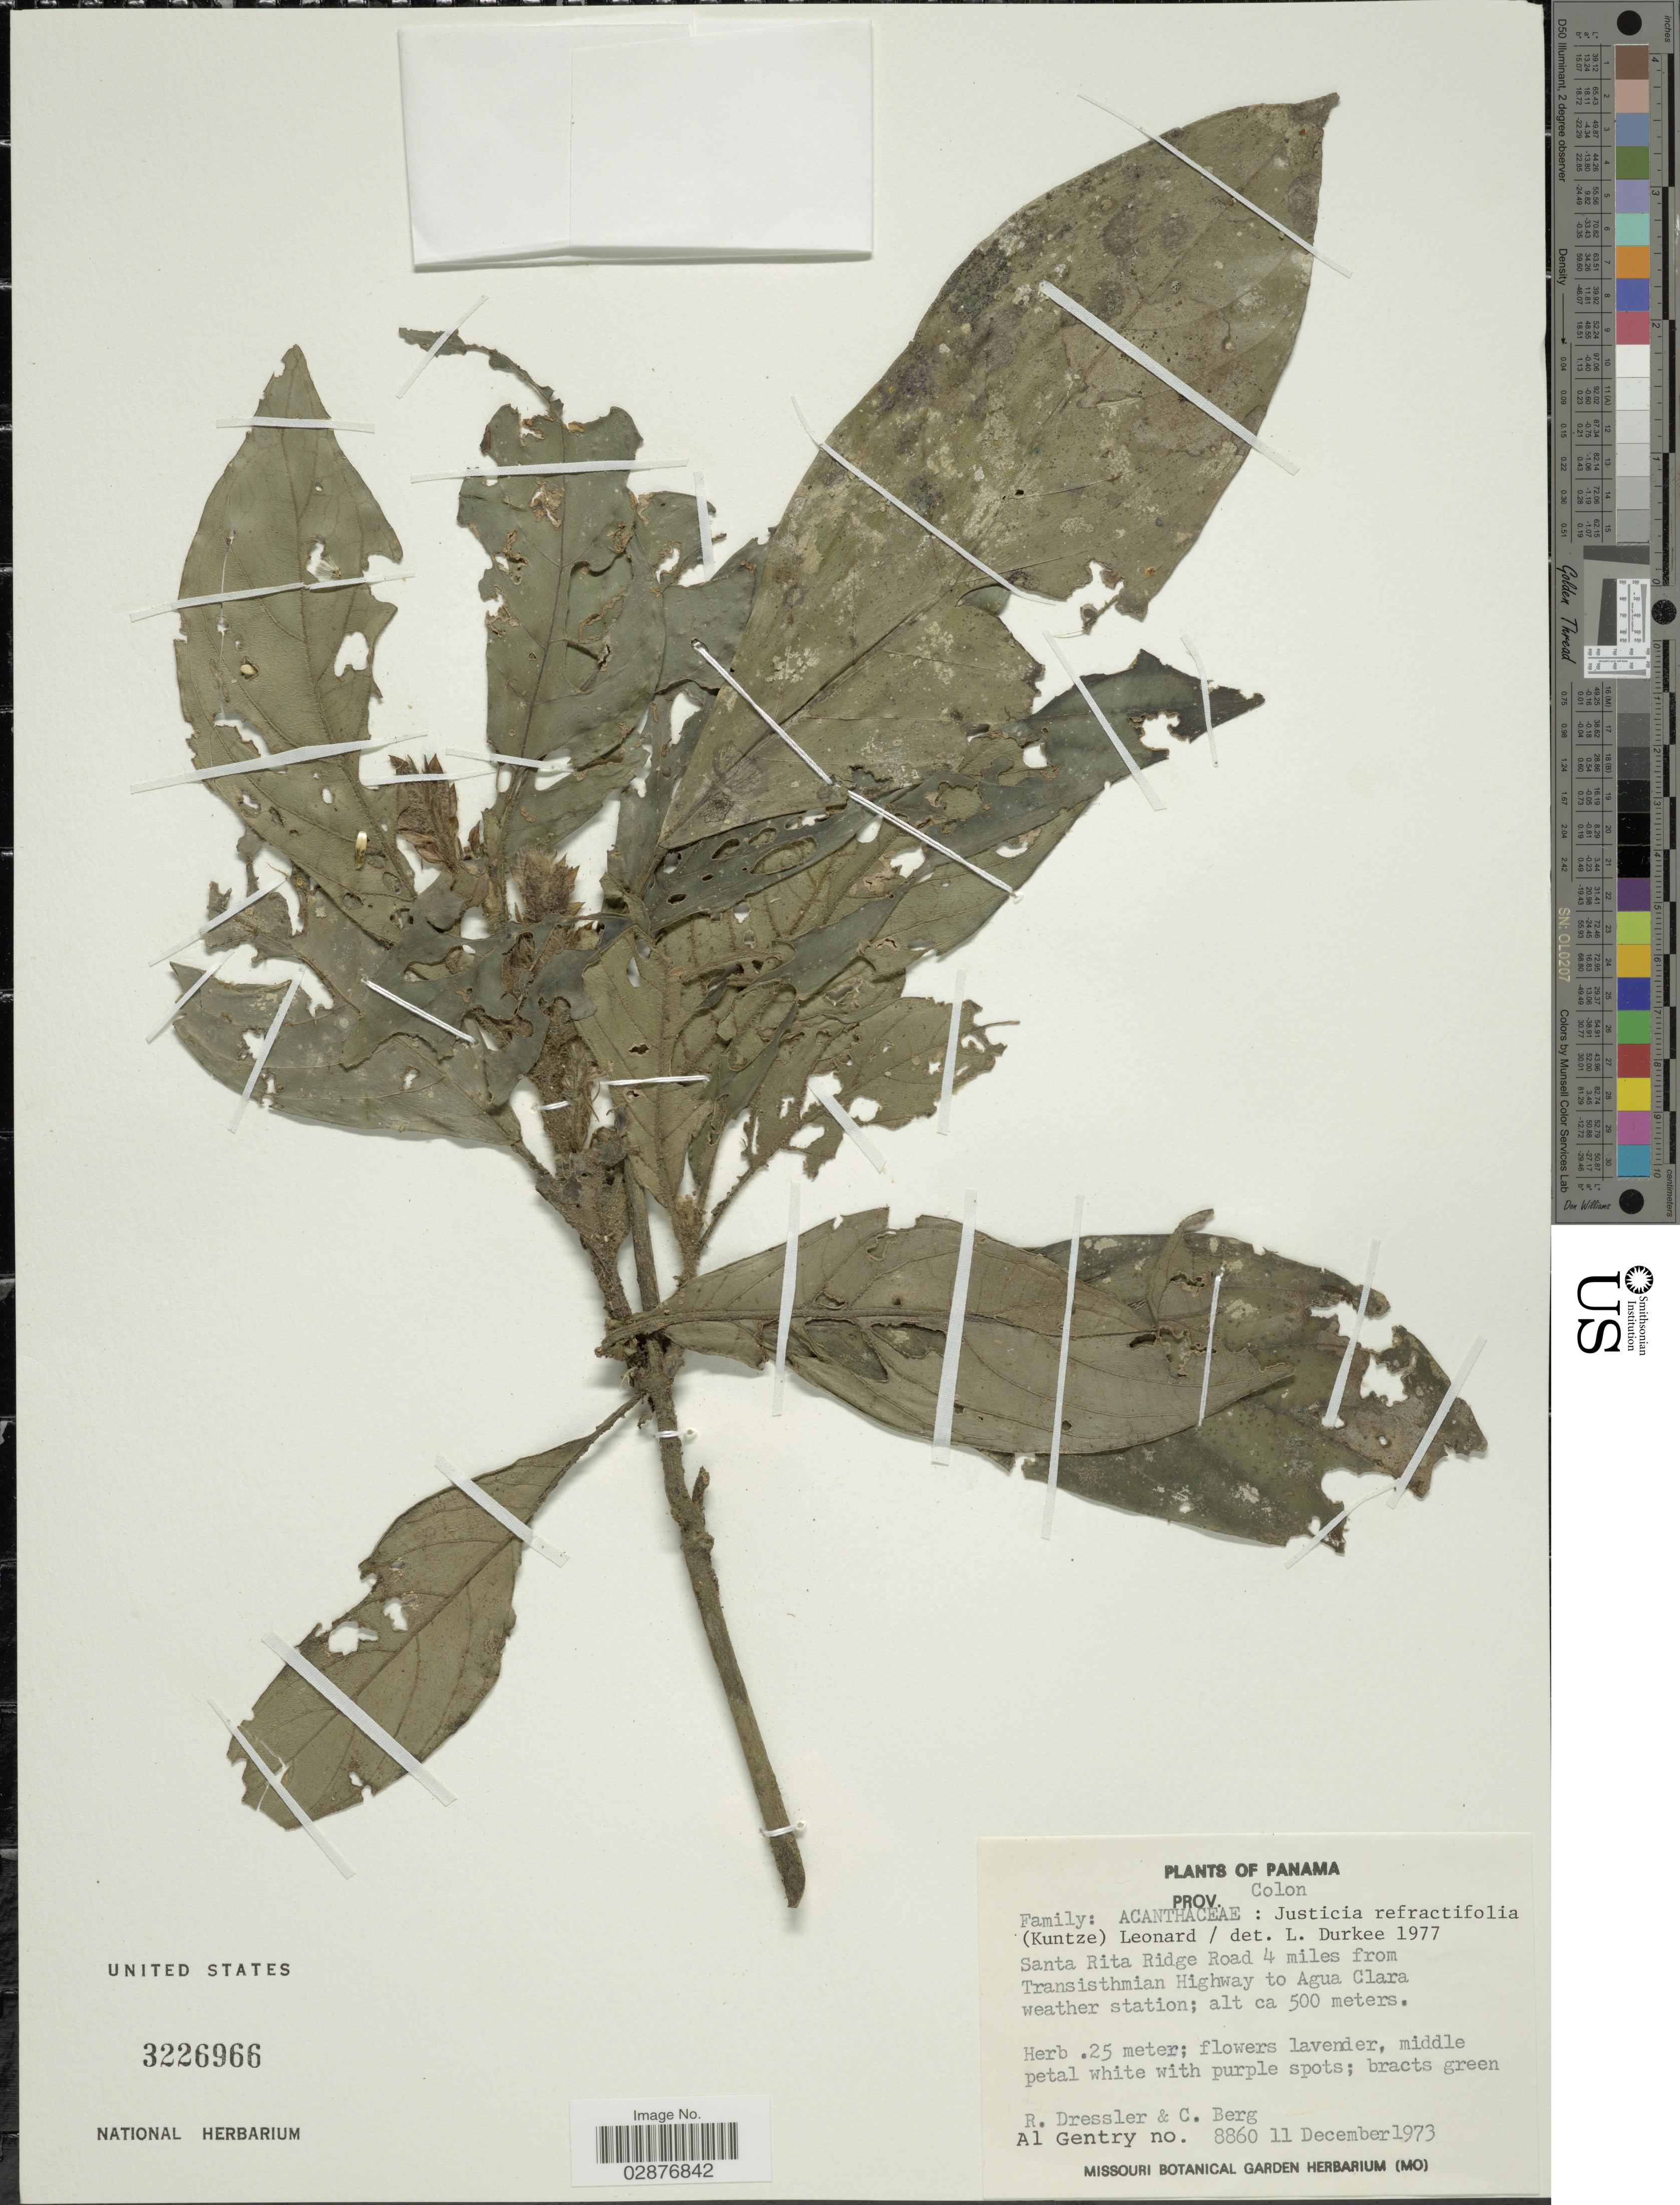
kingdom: Plantae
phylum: Tracheophyta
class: Magnoliopsida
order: Lamiales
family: Acanthaceae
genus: Justicia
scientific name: Justicia refractifolia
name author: (Kuntze) Leonard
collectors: R. Dressler, C. Berg & A. H. Gentry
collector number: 8860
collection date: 1973-12-11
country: Panama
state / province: Colón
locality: Santa Rita Ridge Road 4 miles from Transisthmian Highway to Agua Clara weather station.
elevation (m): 500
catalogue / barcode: US 3226966